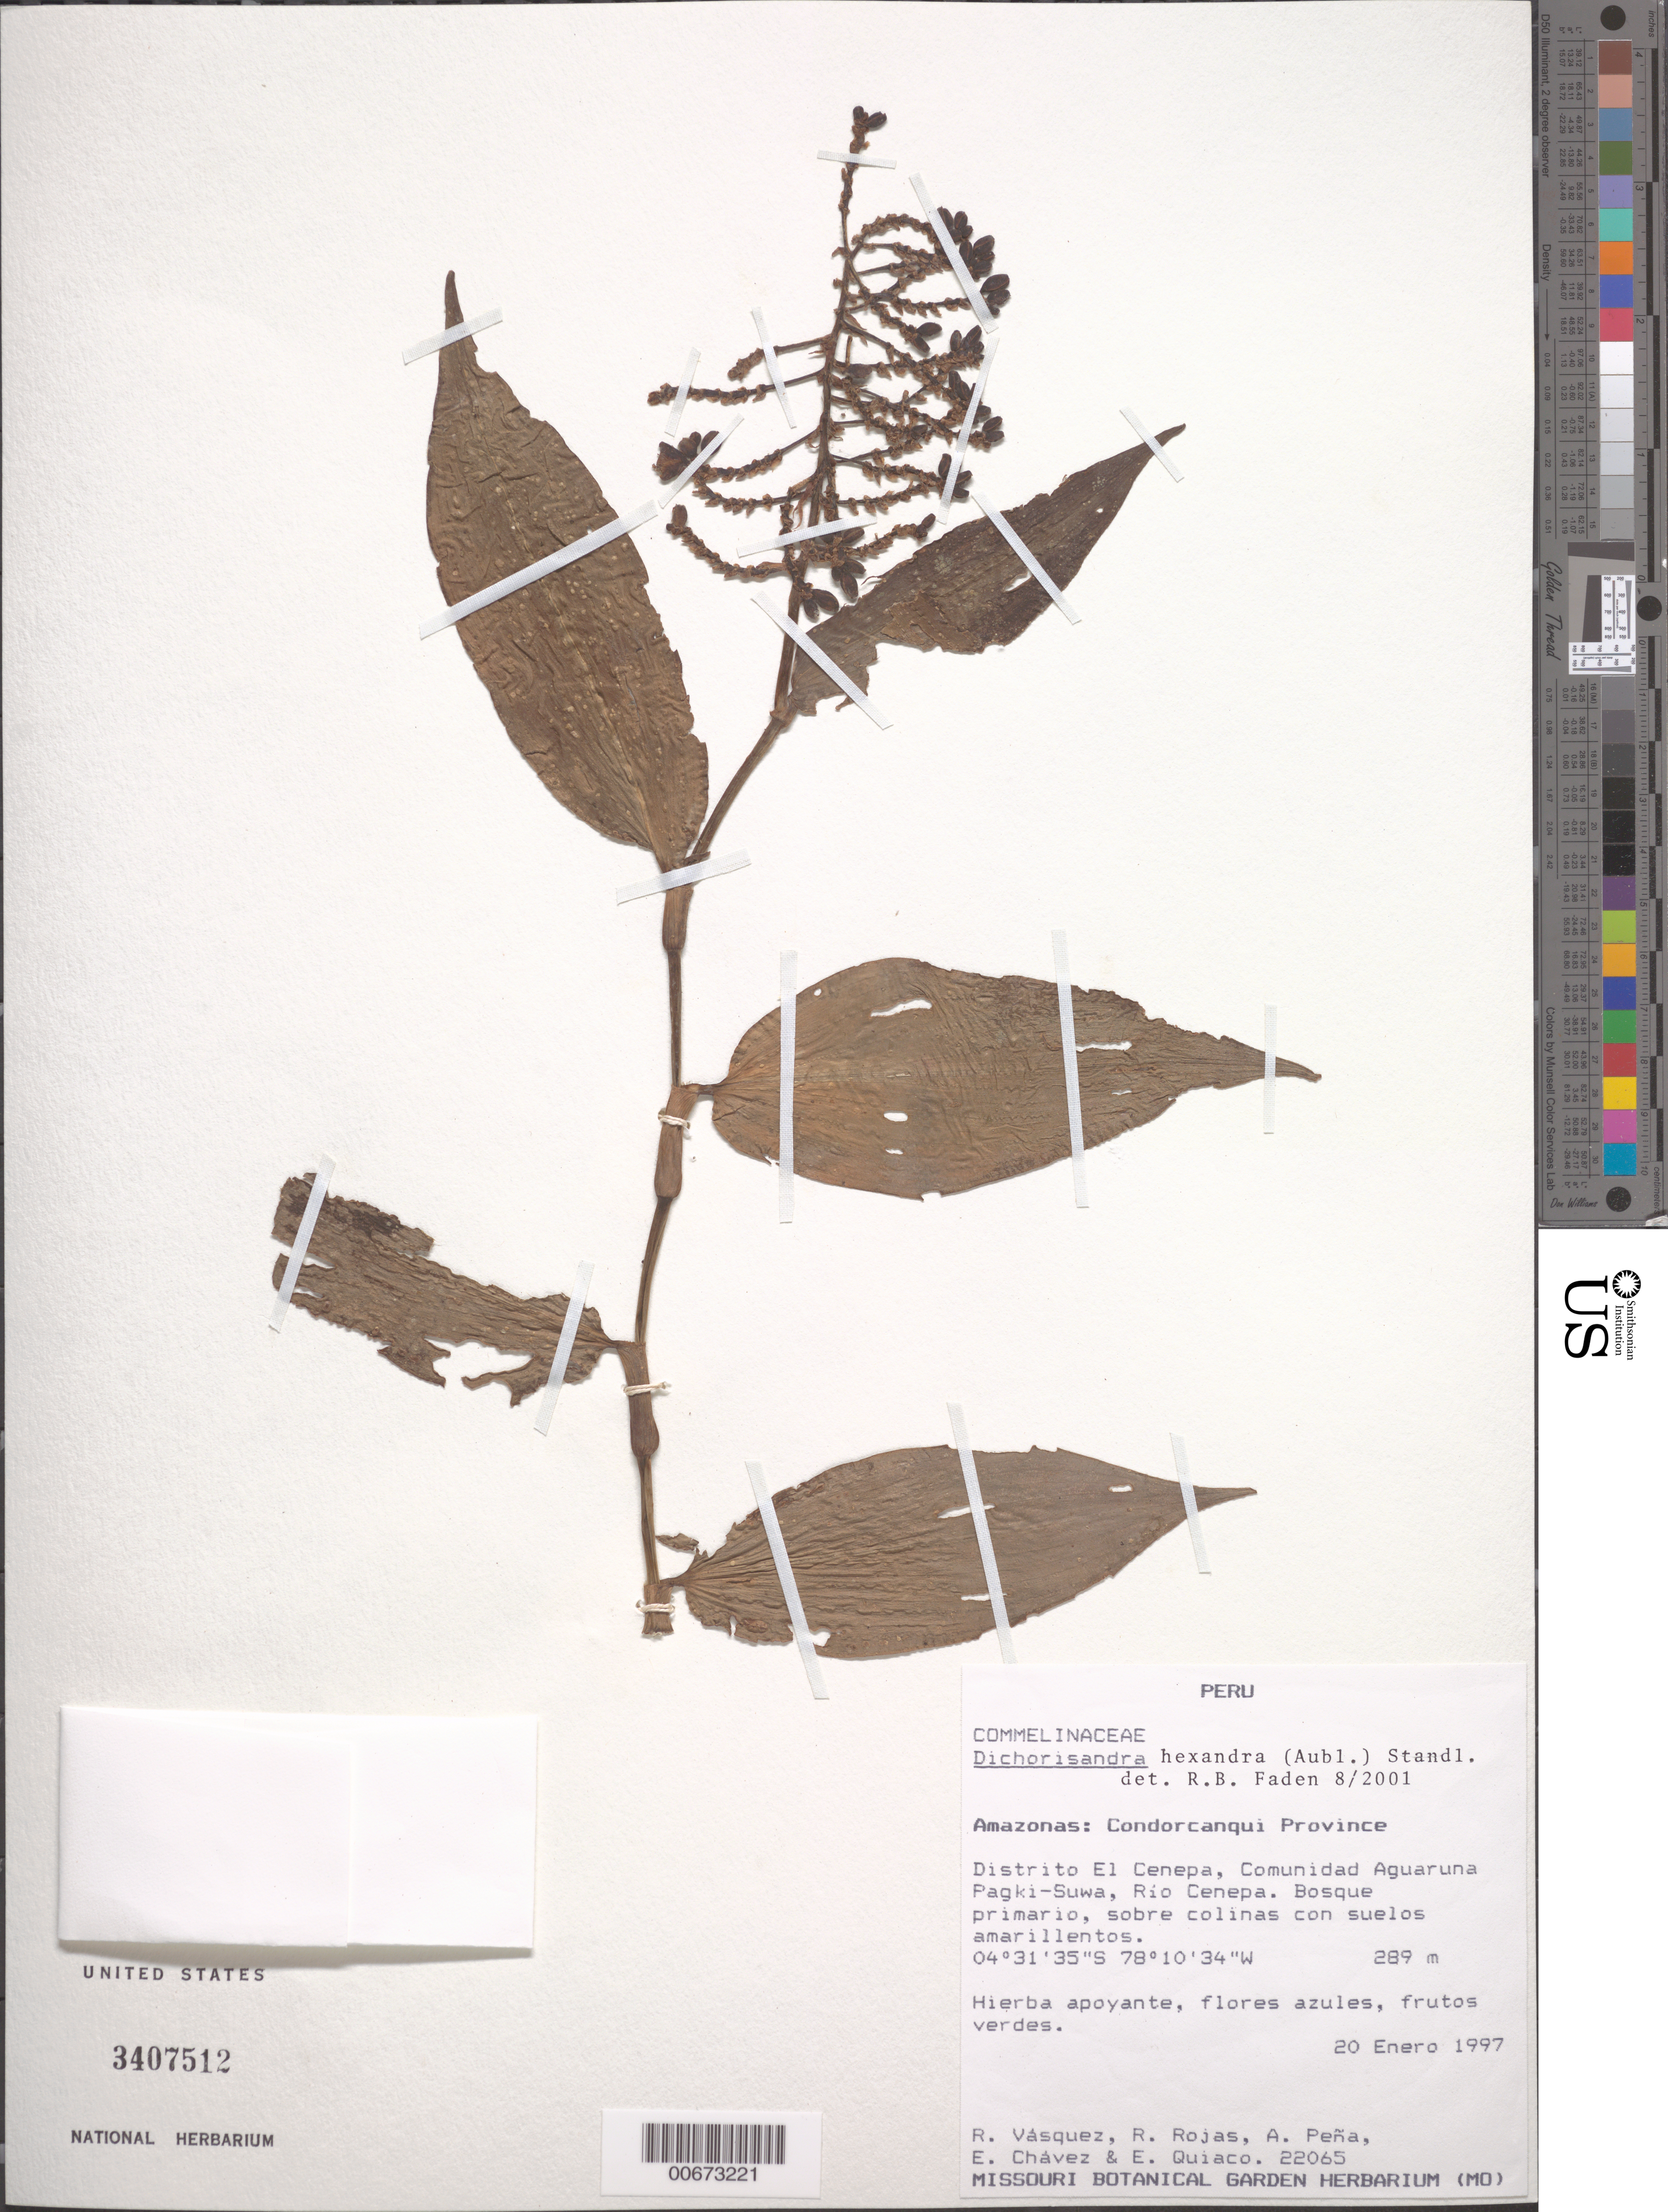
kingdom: Plantae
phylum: Tracheophyta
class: Liliopsida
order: Commelinales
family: Commelinaceae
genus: Dichorisandra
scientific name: Dichorisandra hexandra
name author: (Aubl.) Standl.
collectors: R. Vasquez, R. Rojas, A. Pena, E. Chavez & E. Quiaco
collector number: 22065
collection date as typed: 20 Jan 1997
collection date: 1997-01-20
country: Peru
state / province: Amazonas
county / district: Condorcanqui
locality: El Cenepa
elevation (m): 289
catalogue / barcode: US 3407512